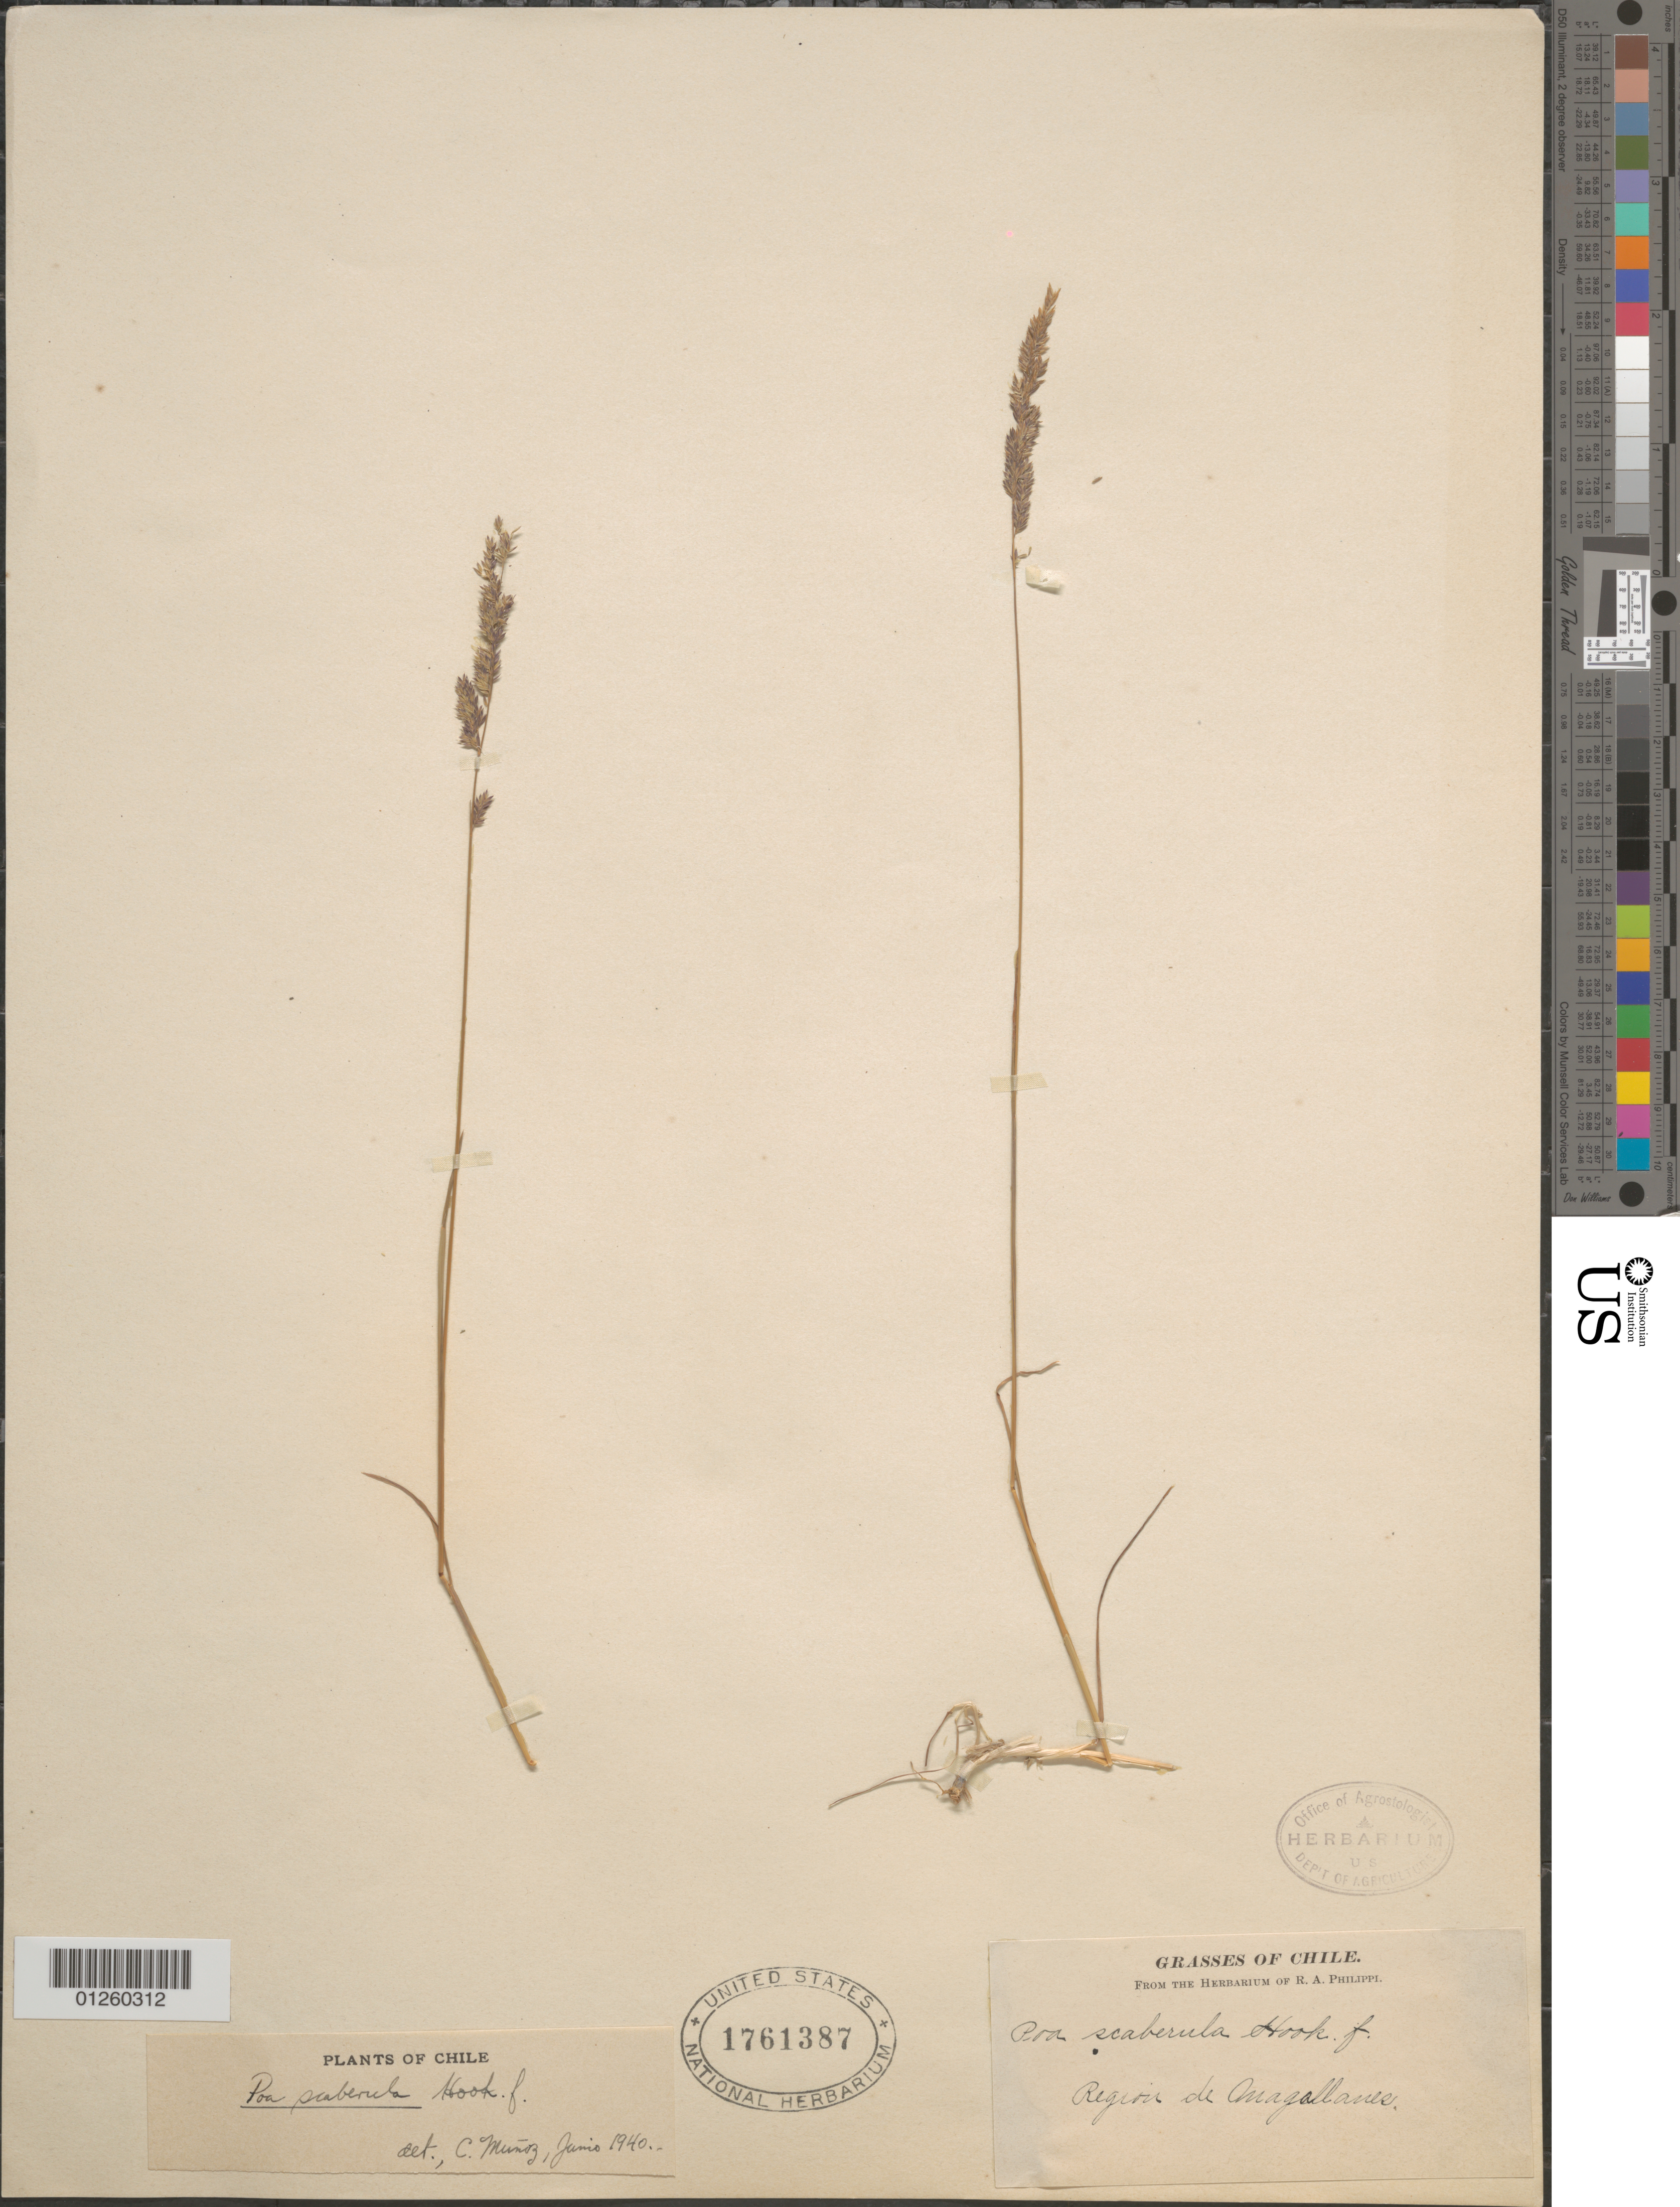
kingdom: Plantae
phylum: Tracheophyta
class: Liliopsida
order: Poales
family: Poaceae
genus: Poa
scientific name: Poa scaberula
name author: Hook. f.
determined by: Soreng, Robert J., Research Associate (BOT), Smithsonian Institution - National Museum of Natural History (UNITED STATES)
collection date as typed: From the Herbarium of R. A. Philippi.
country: Chile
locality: Region de Magallanes.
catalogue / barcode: US 1761387